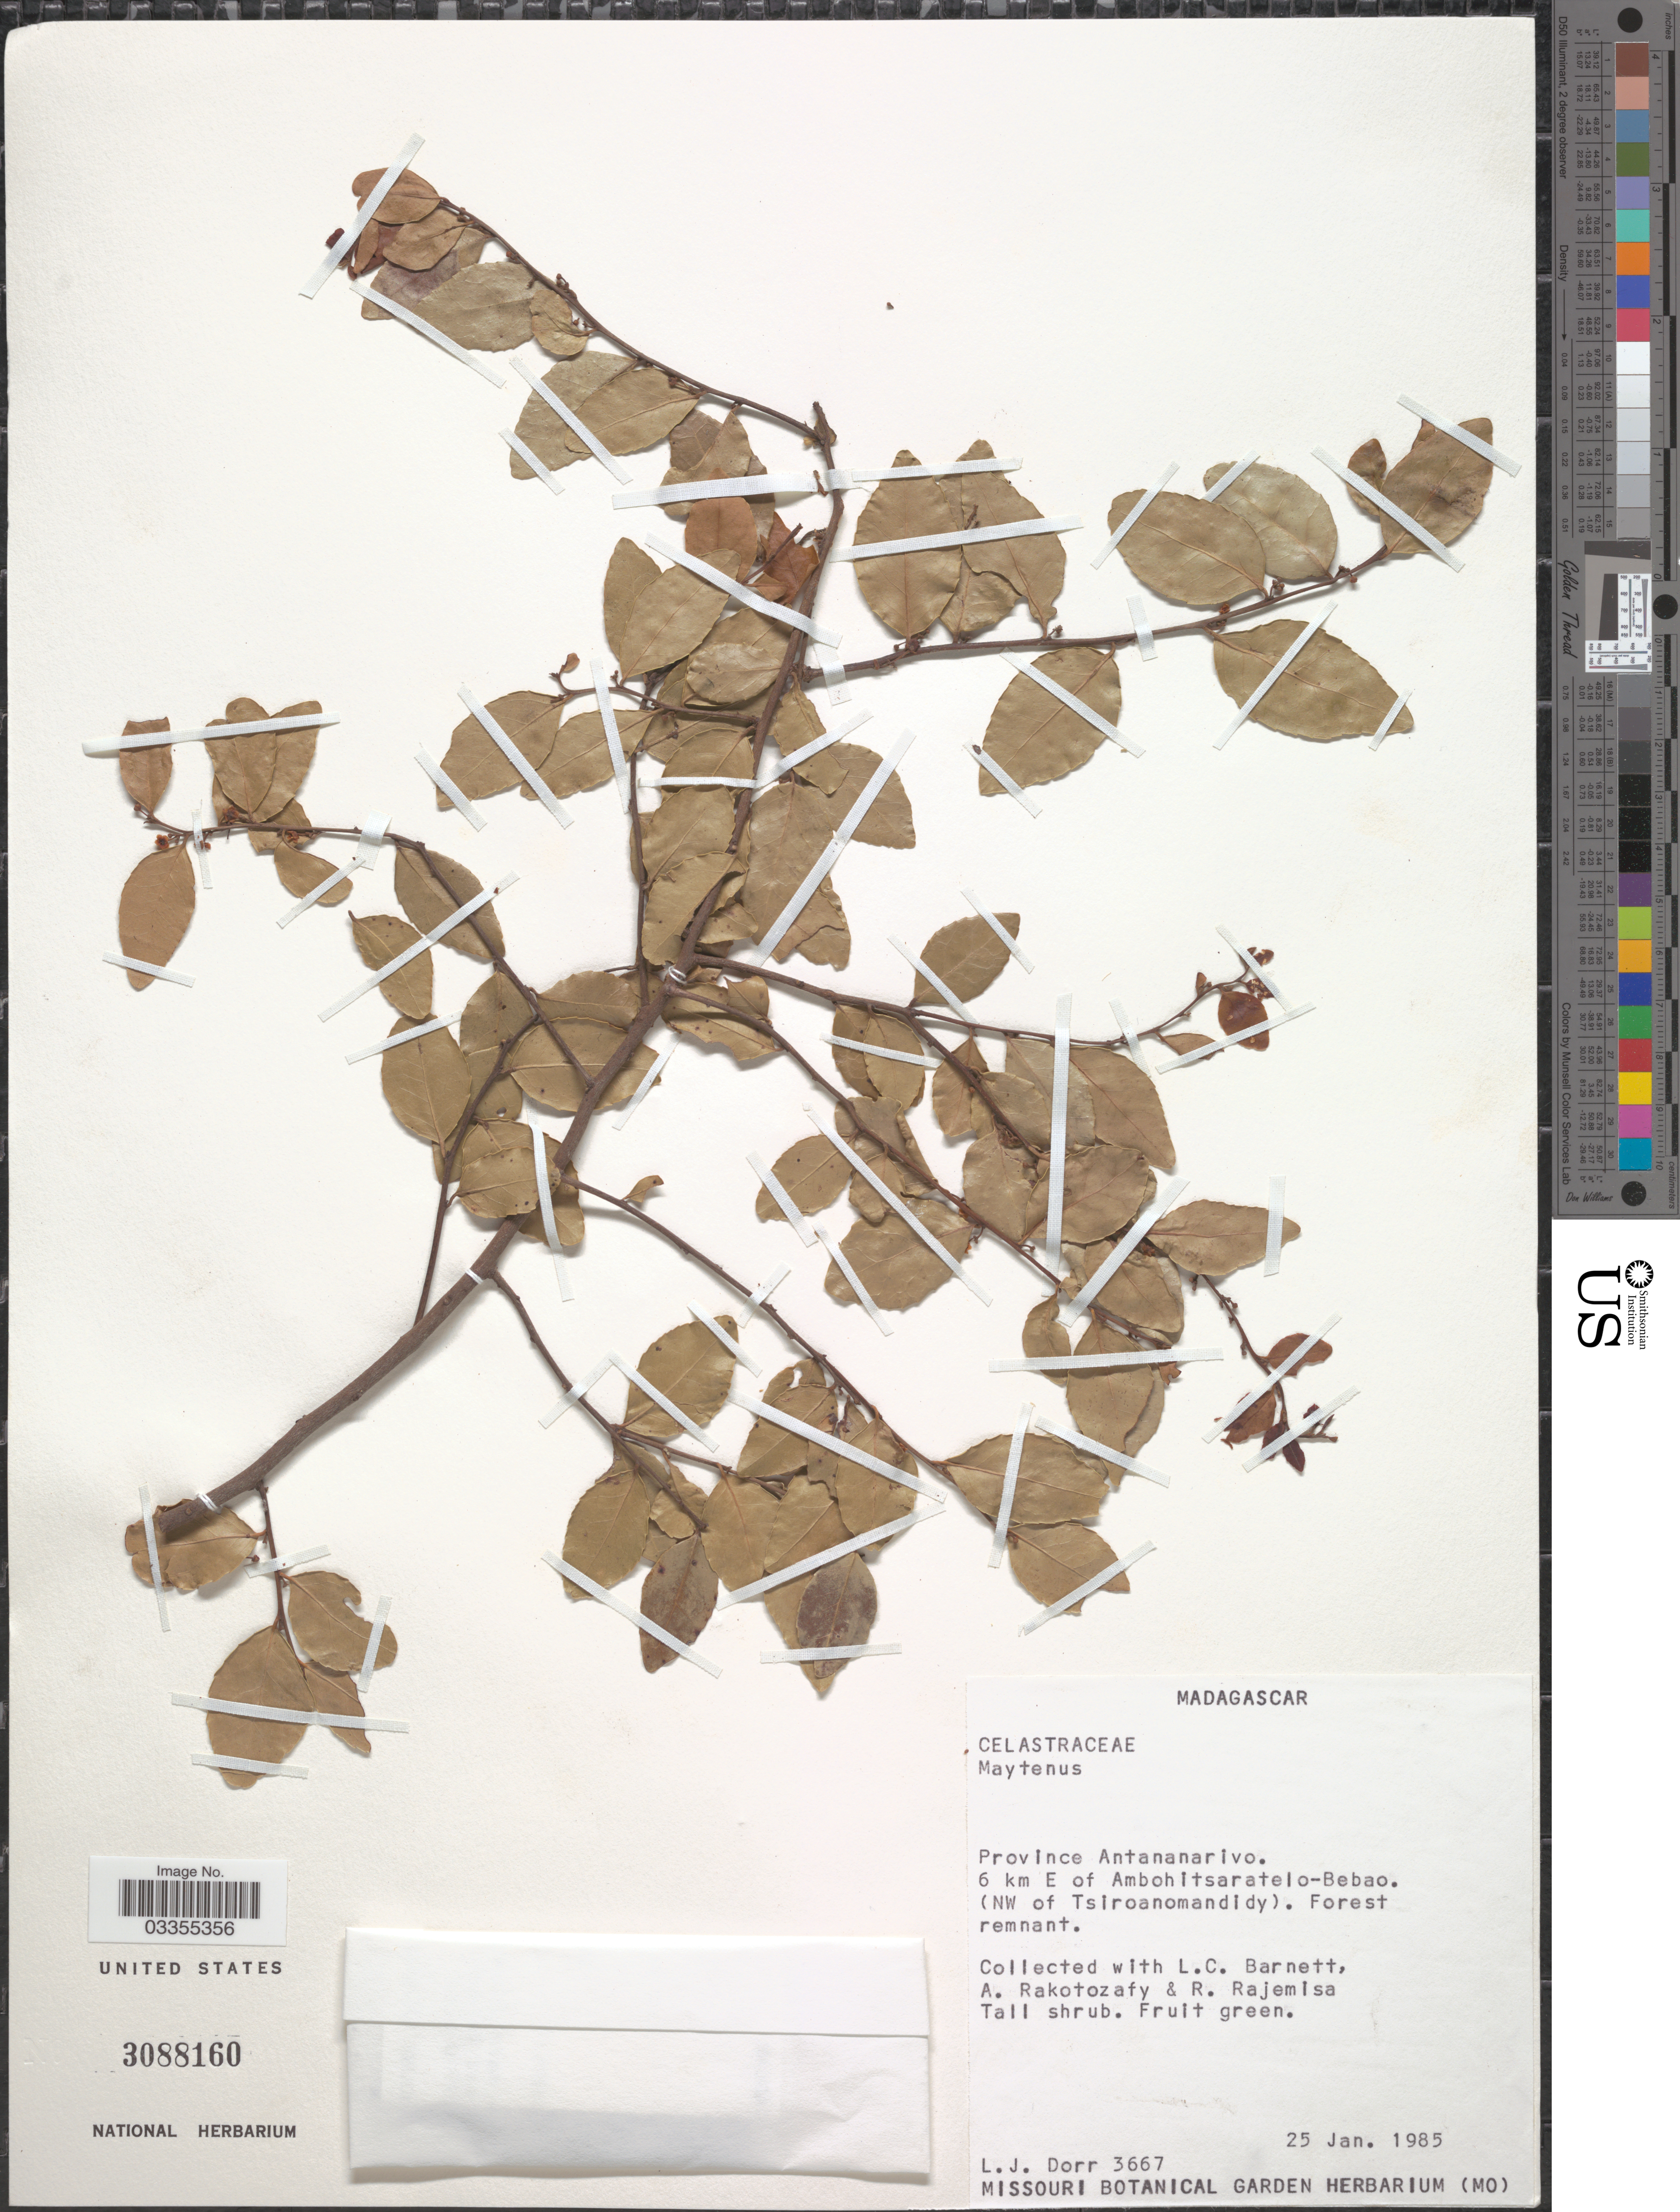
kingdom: Plantae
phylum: Tracheophyta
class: Magnoliopsida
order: Celastrales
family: Celastraceae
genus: Maytenus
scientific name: Maytenus sp.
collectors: L. J. Dorr, L. C. Barnett, A. Rakotozafy & R. Rajemisa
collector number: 3667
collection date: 1985-01-25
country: Madagascar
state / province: Bongolava / Menabe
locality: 6 km E of Ambohitsaratelo-Bebao. (NW of Tsiroanomandidy).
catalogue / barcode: US 3088160